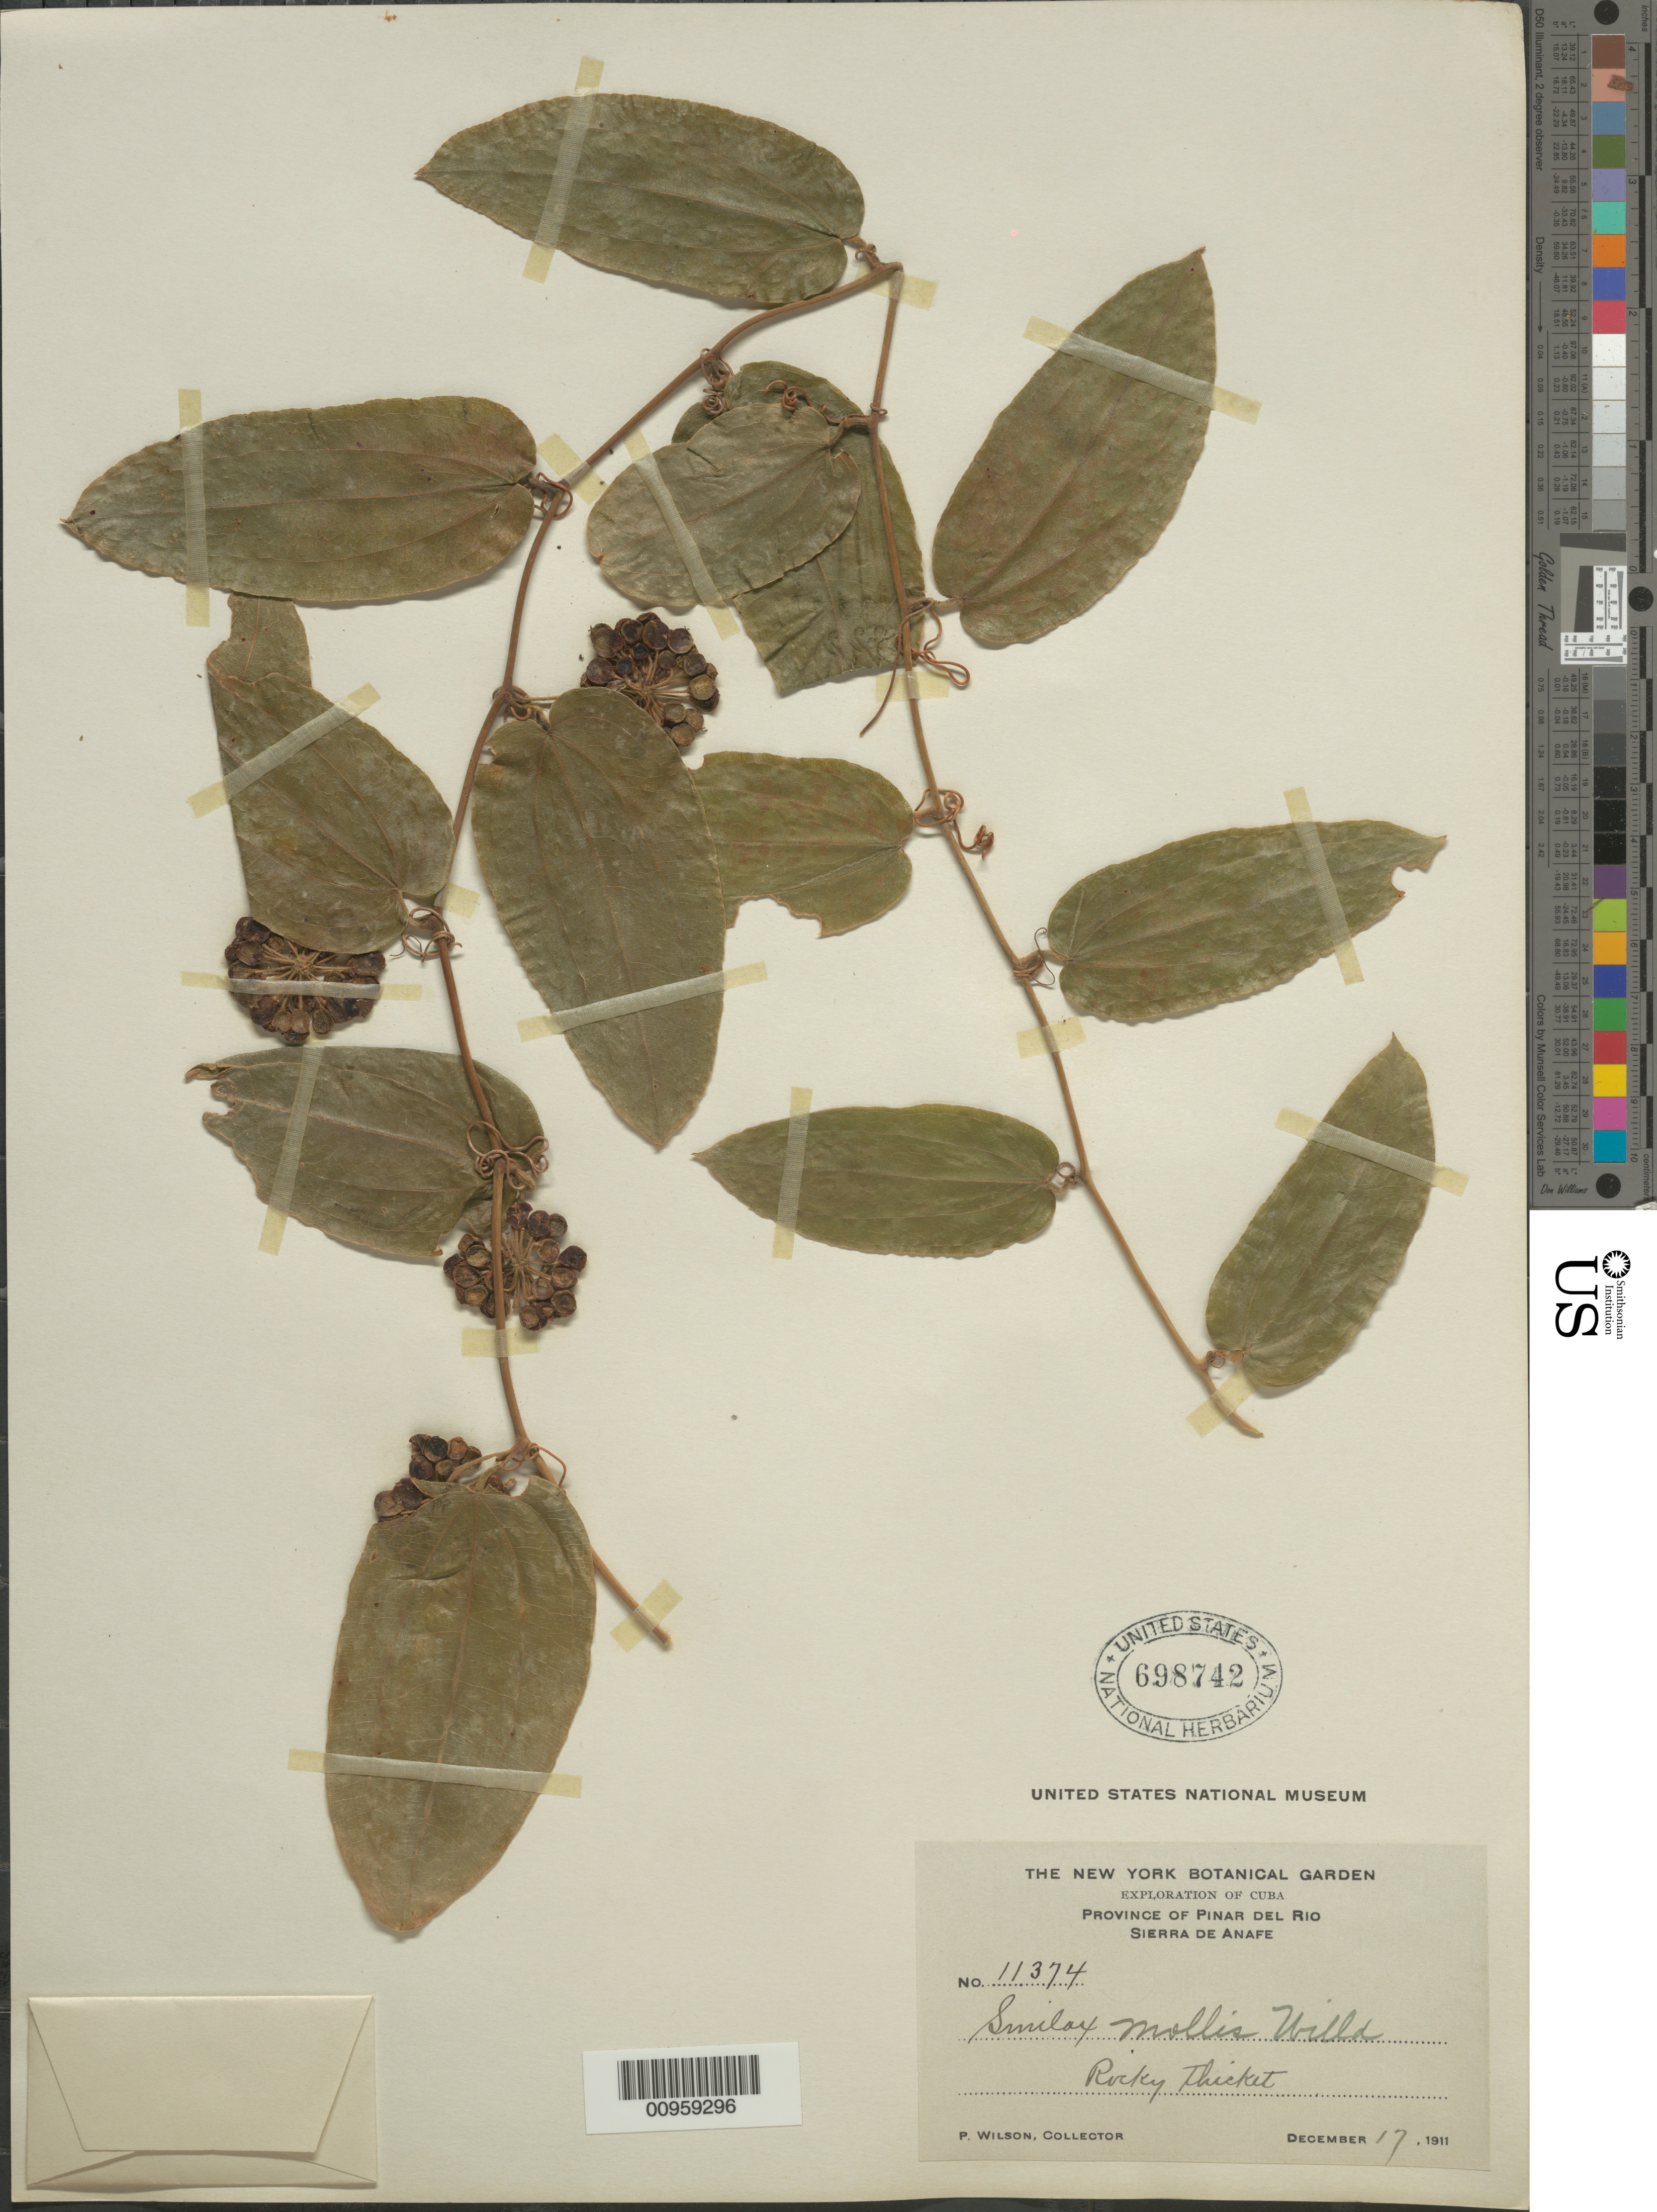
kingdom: Plantae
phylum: Tracheophyta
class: Liliopsida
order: Liliales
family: Smilacaceae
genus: Smilax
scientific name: Smilax mollis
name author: Humb. & Bonpl. ex Willd.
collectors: P. Wilson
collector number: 11374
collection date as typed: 17 Dec 1911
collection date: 1911-12-17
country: Cuba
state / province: Pinar del Rio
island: Cuba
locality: Sierra de Anafe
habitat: Rocky hillside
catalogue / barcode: US 698742